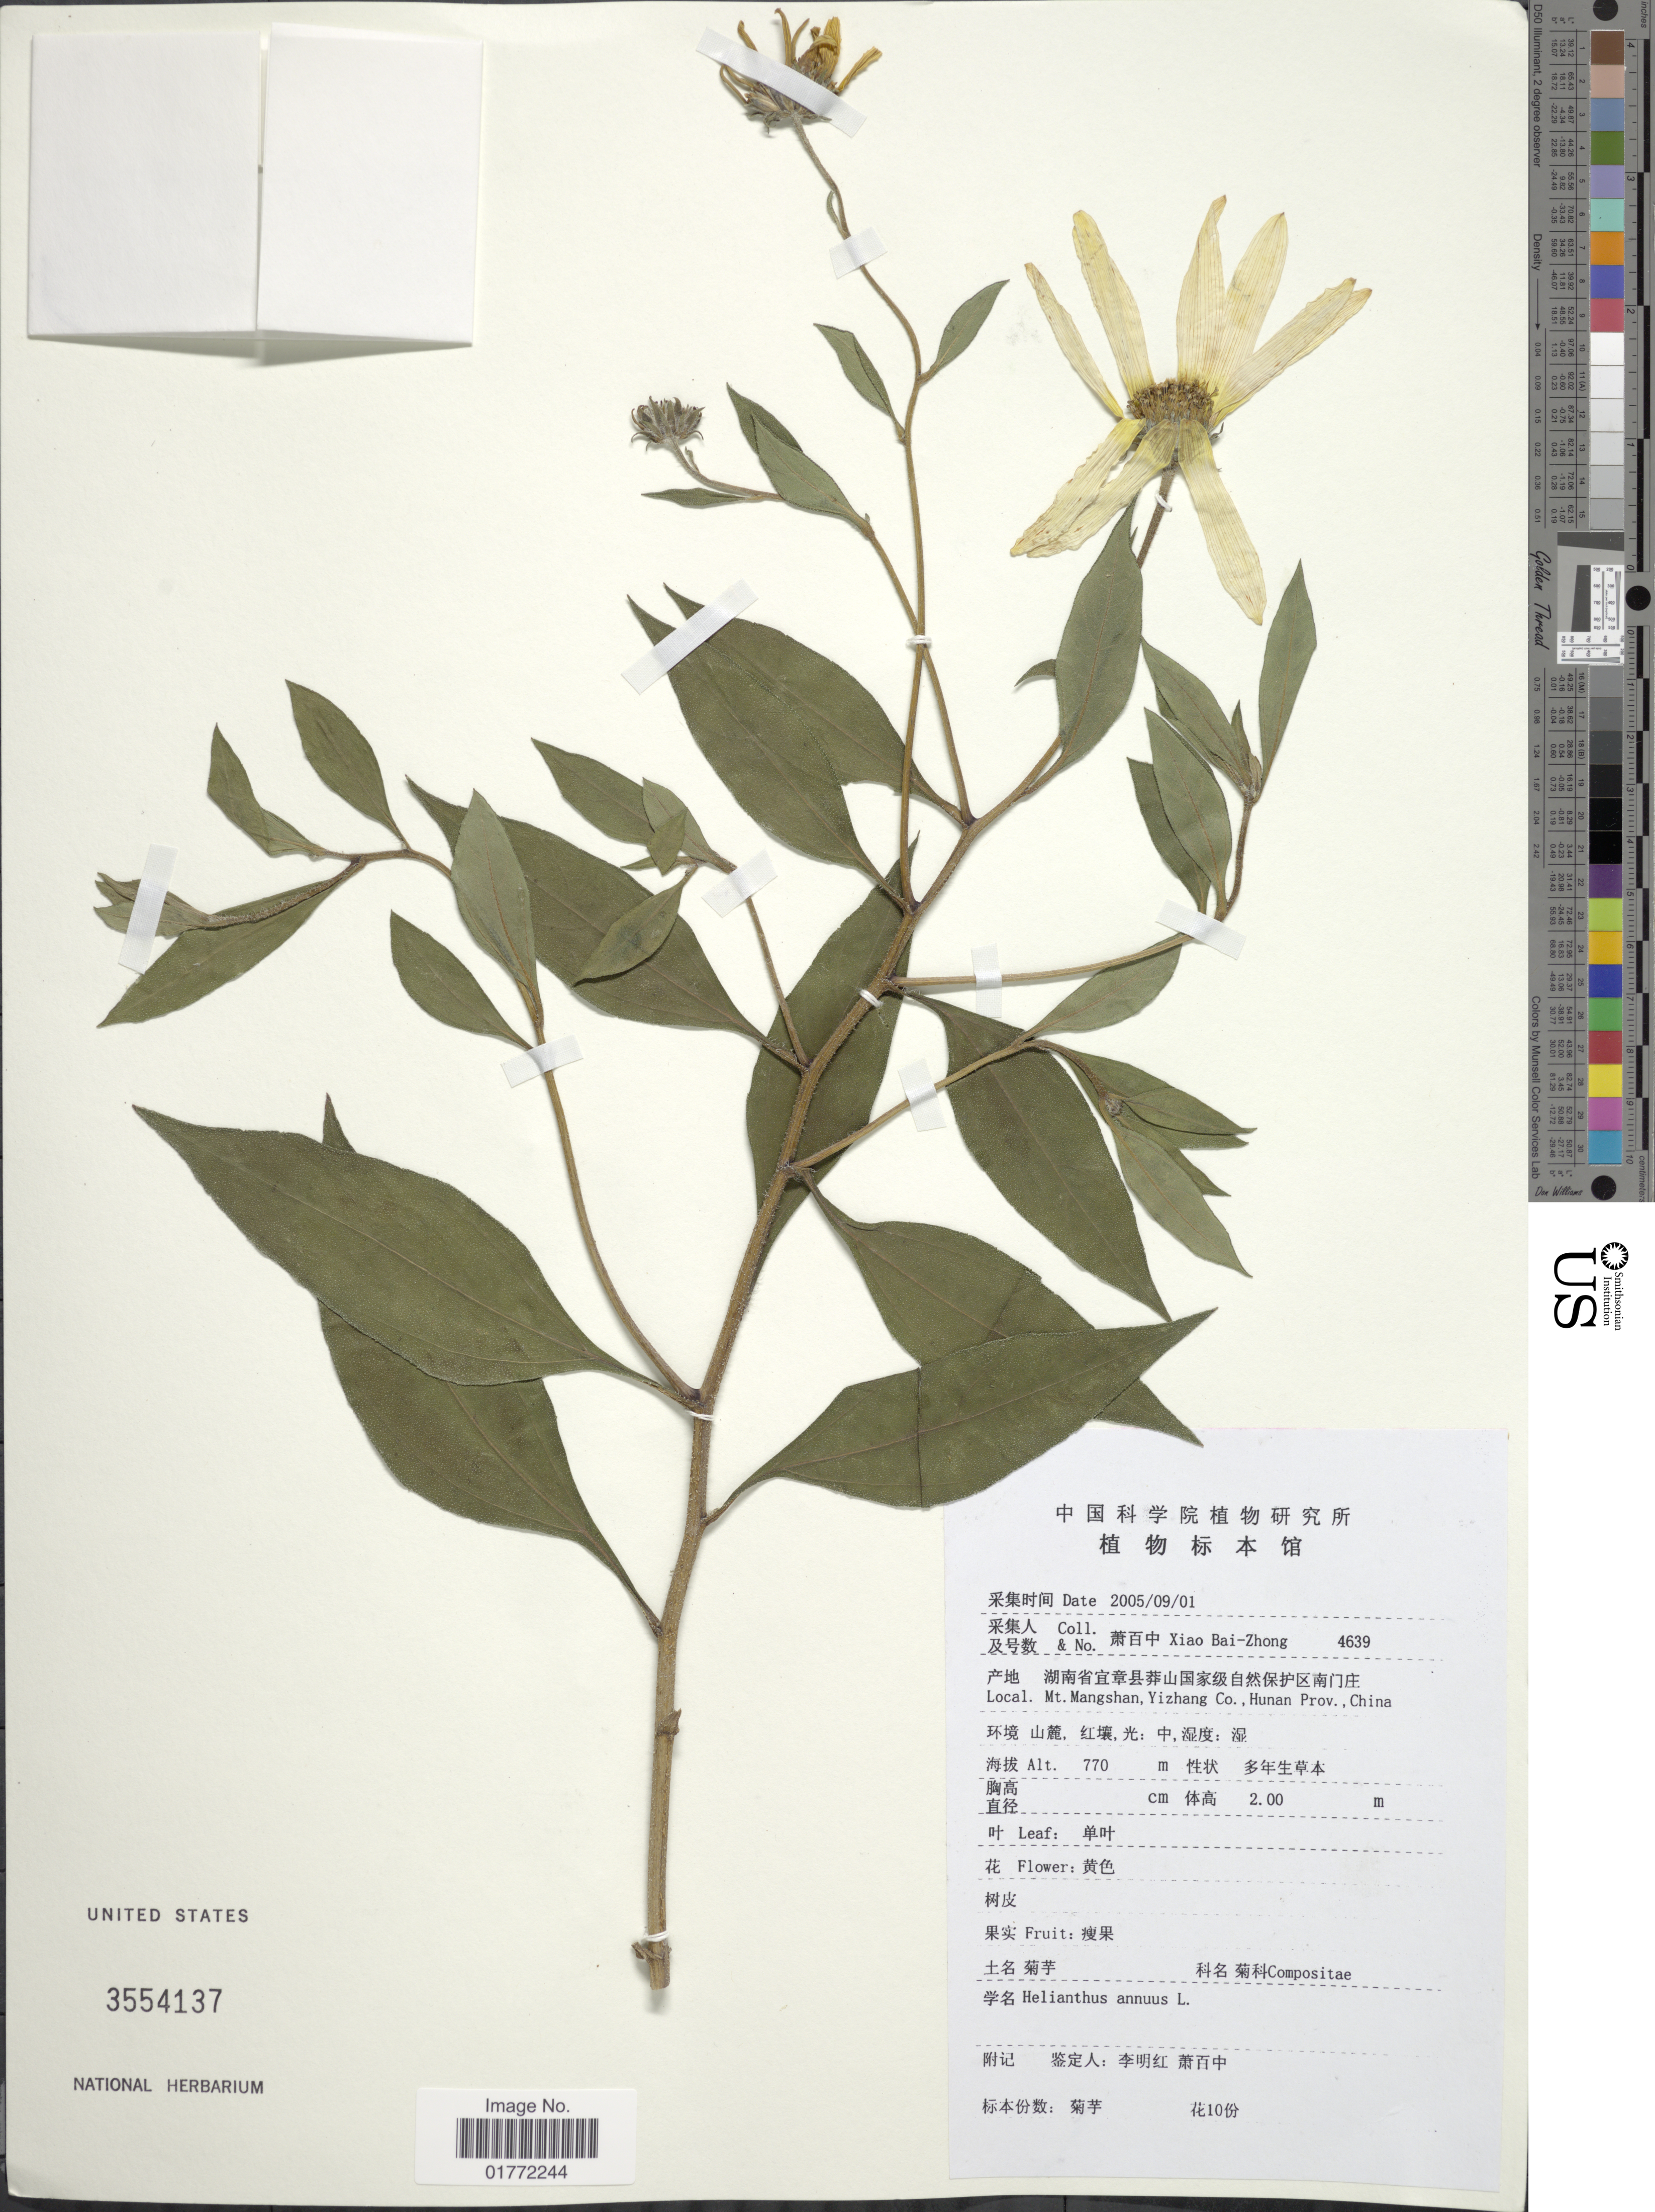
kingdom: Plantae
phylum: Tracheophyta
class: Magnoliopsida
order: Asterales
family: Asteraceae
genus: Helianthus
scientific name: Helianthus annuus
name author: L.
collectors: B. Z. Xiao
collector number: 4639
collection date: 2005-09-01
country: China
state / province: Hunan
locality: Mt. Mangshan, Yizhang Co.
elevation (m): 770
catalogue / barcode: US 3554137